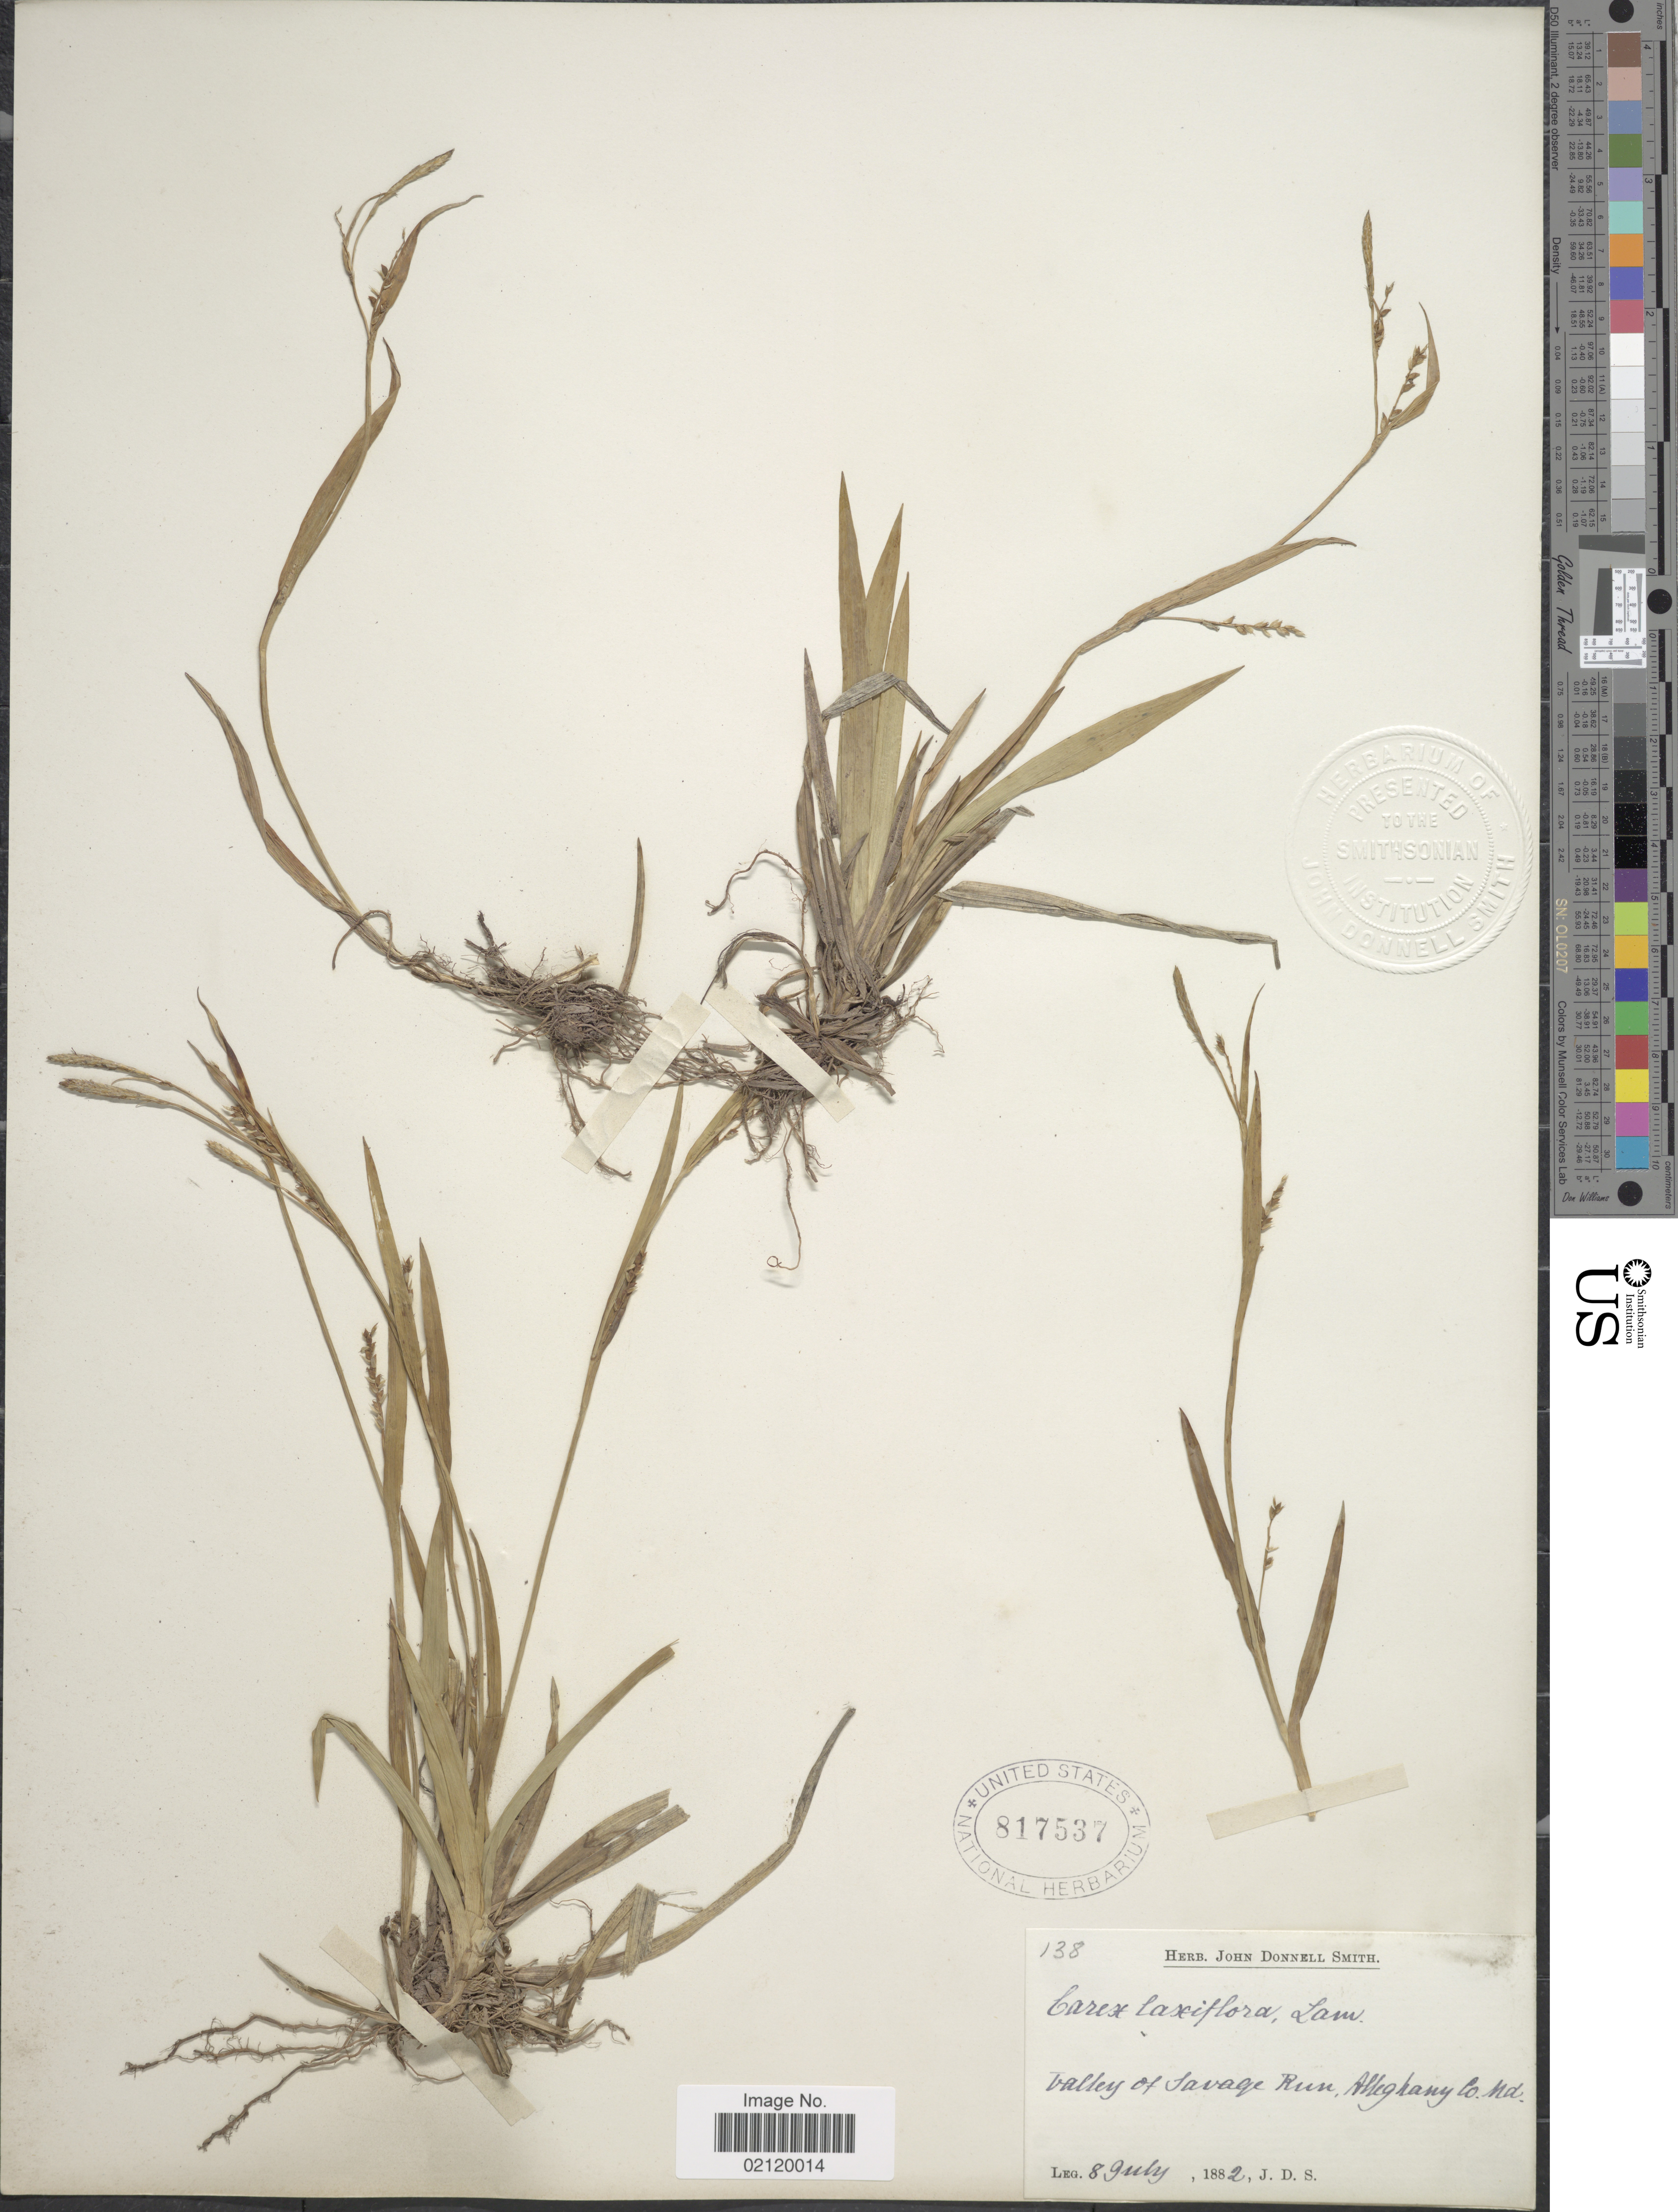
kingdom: Plantae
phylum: Tracheophyta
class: Liliopsida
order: Poales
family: Cyperaceae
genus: Carex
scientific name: Carex laxiflora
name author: Lam.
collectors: J. Donnell Smith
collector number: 138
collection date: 1882-07-08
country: United States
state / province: Maryland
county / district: Allegany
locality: Valley of Savage Run, Alleghany Co., Md.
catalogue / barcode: US 817537